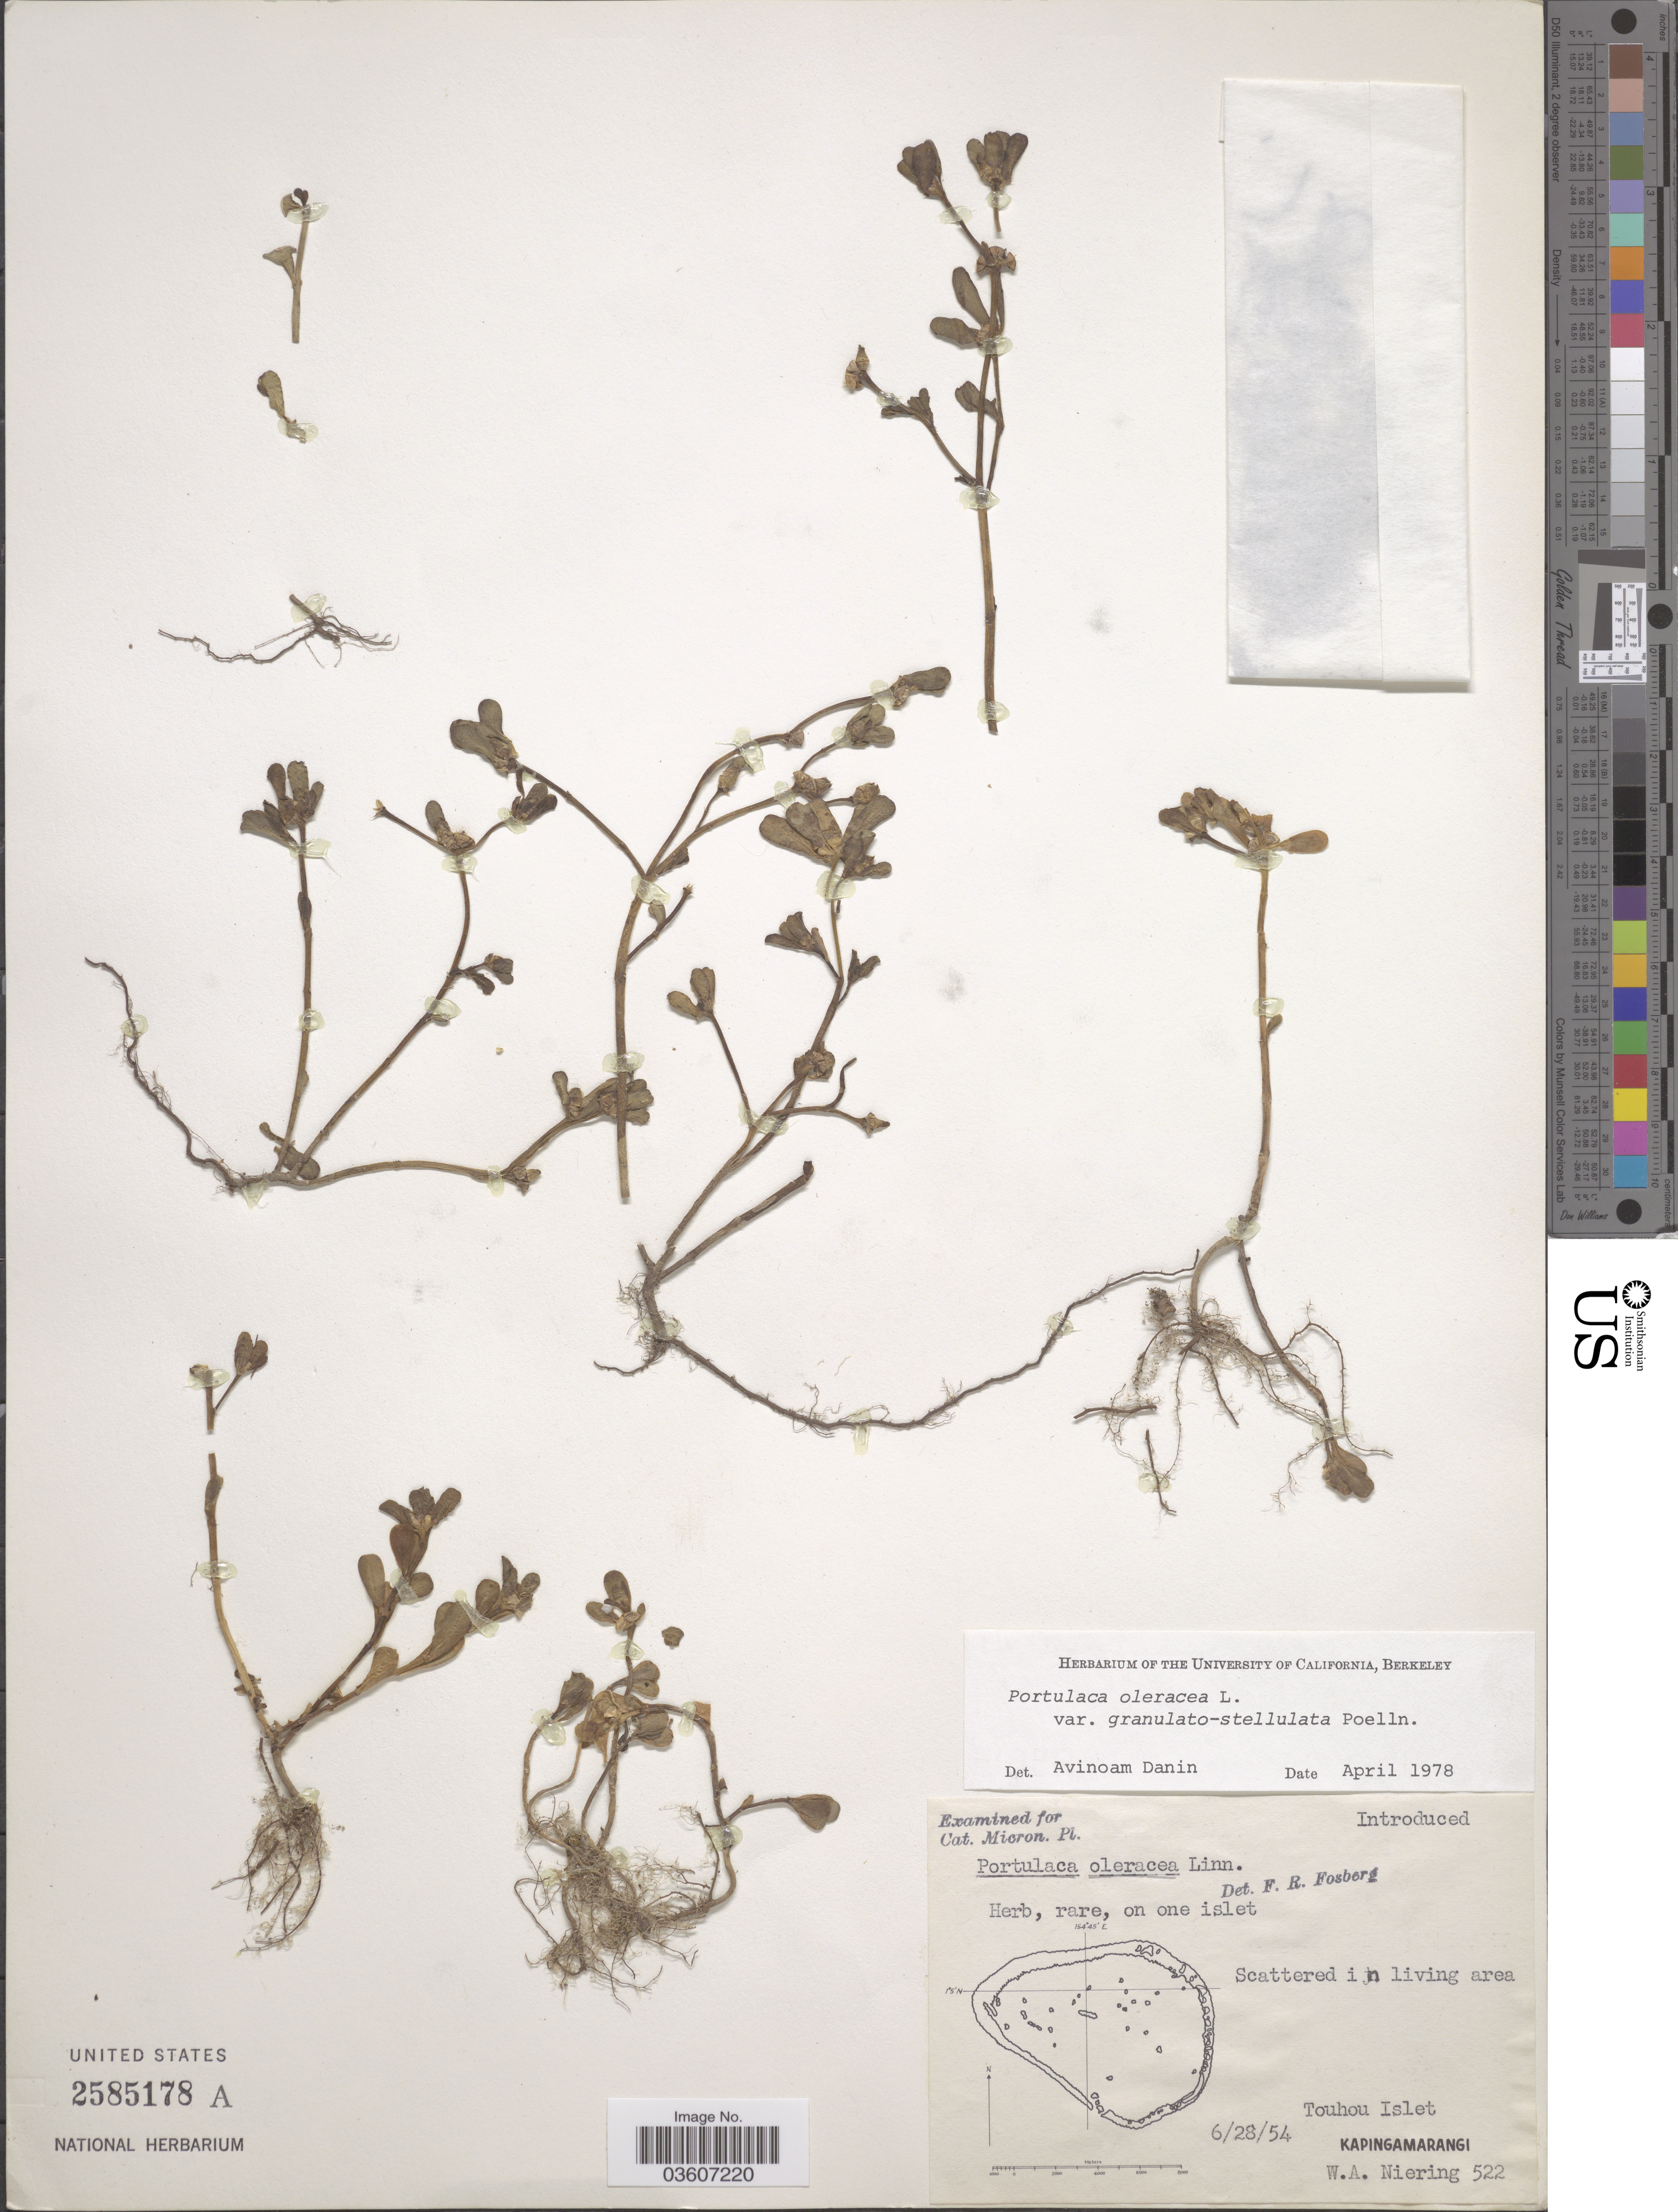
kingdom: Plantae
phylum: Tracheophyta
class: Magnoliopsida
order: Caryophyllales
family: Portulacaceae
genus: Portulaca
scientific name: Portulaca oleracea var. granulatostellulata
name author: Poelln.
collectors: W. Niering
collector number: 522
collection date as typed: Transcribed d/m/y: 28/6/54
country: Micronesia, Federated States of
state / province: Pohnpei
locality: On one islet. Touhou Islet. Kapingamarangi.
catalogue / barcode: US 2585178A